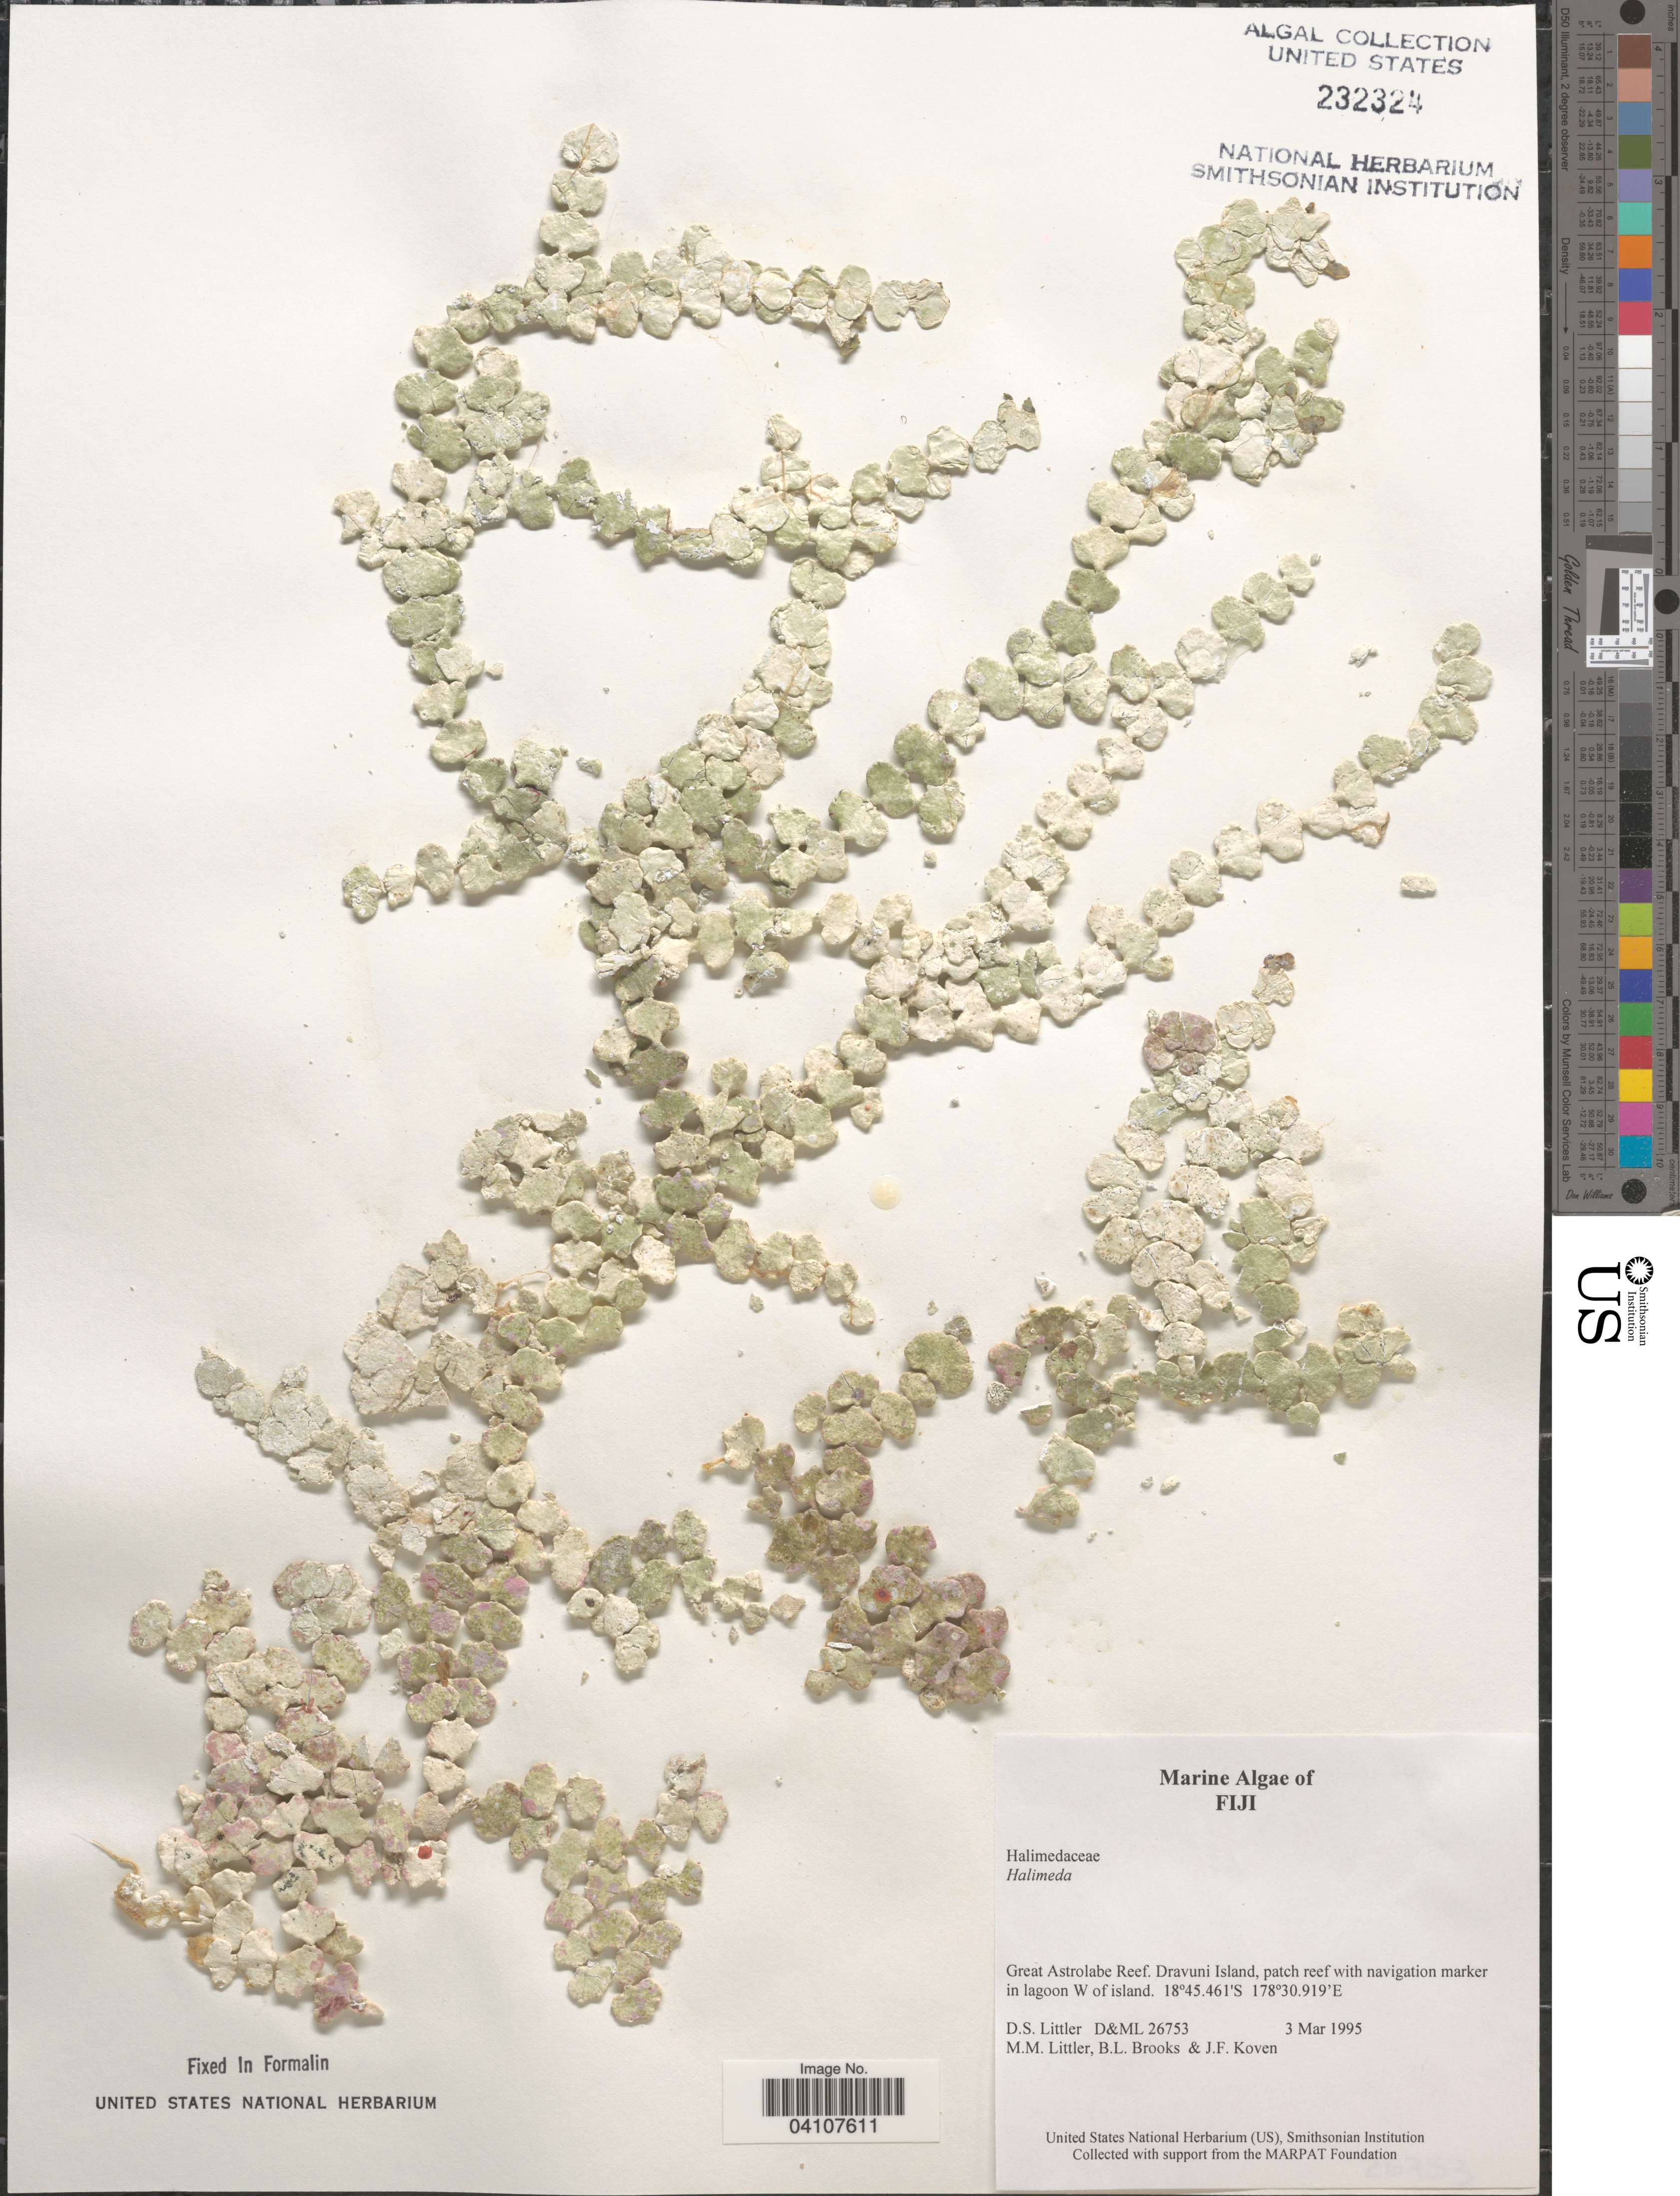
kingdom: Plantae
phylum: Chlorophyta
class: Ulvophyceae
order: Bryopsidales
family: Halimedaceae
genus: Halimeda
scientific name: Halimeda sp.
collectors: D. S. Littler, B. Brooks & J. Koven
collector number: D&ML26753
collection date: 1995-03-03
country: Fiji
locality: Great Astrolabe Reef. Dravuni Island, patch reef with navigation marker in lagoon W of island.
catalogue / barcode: US 232324